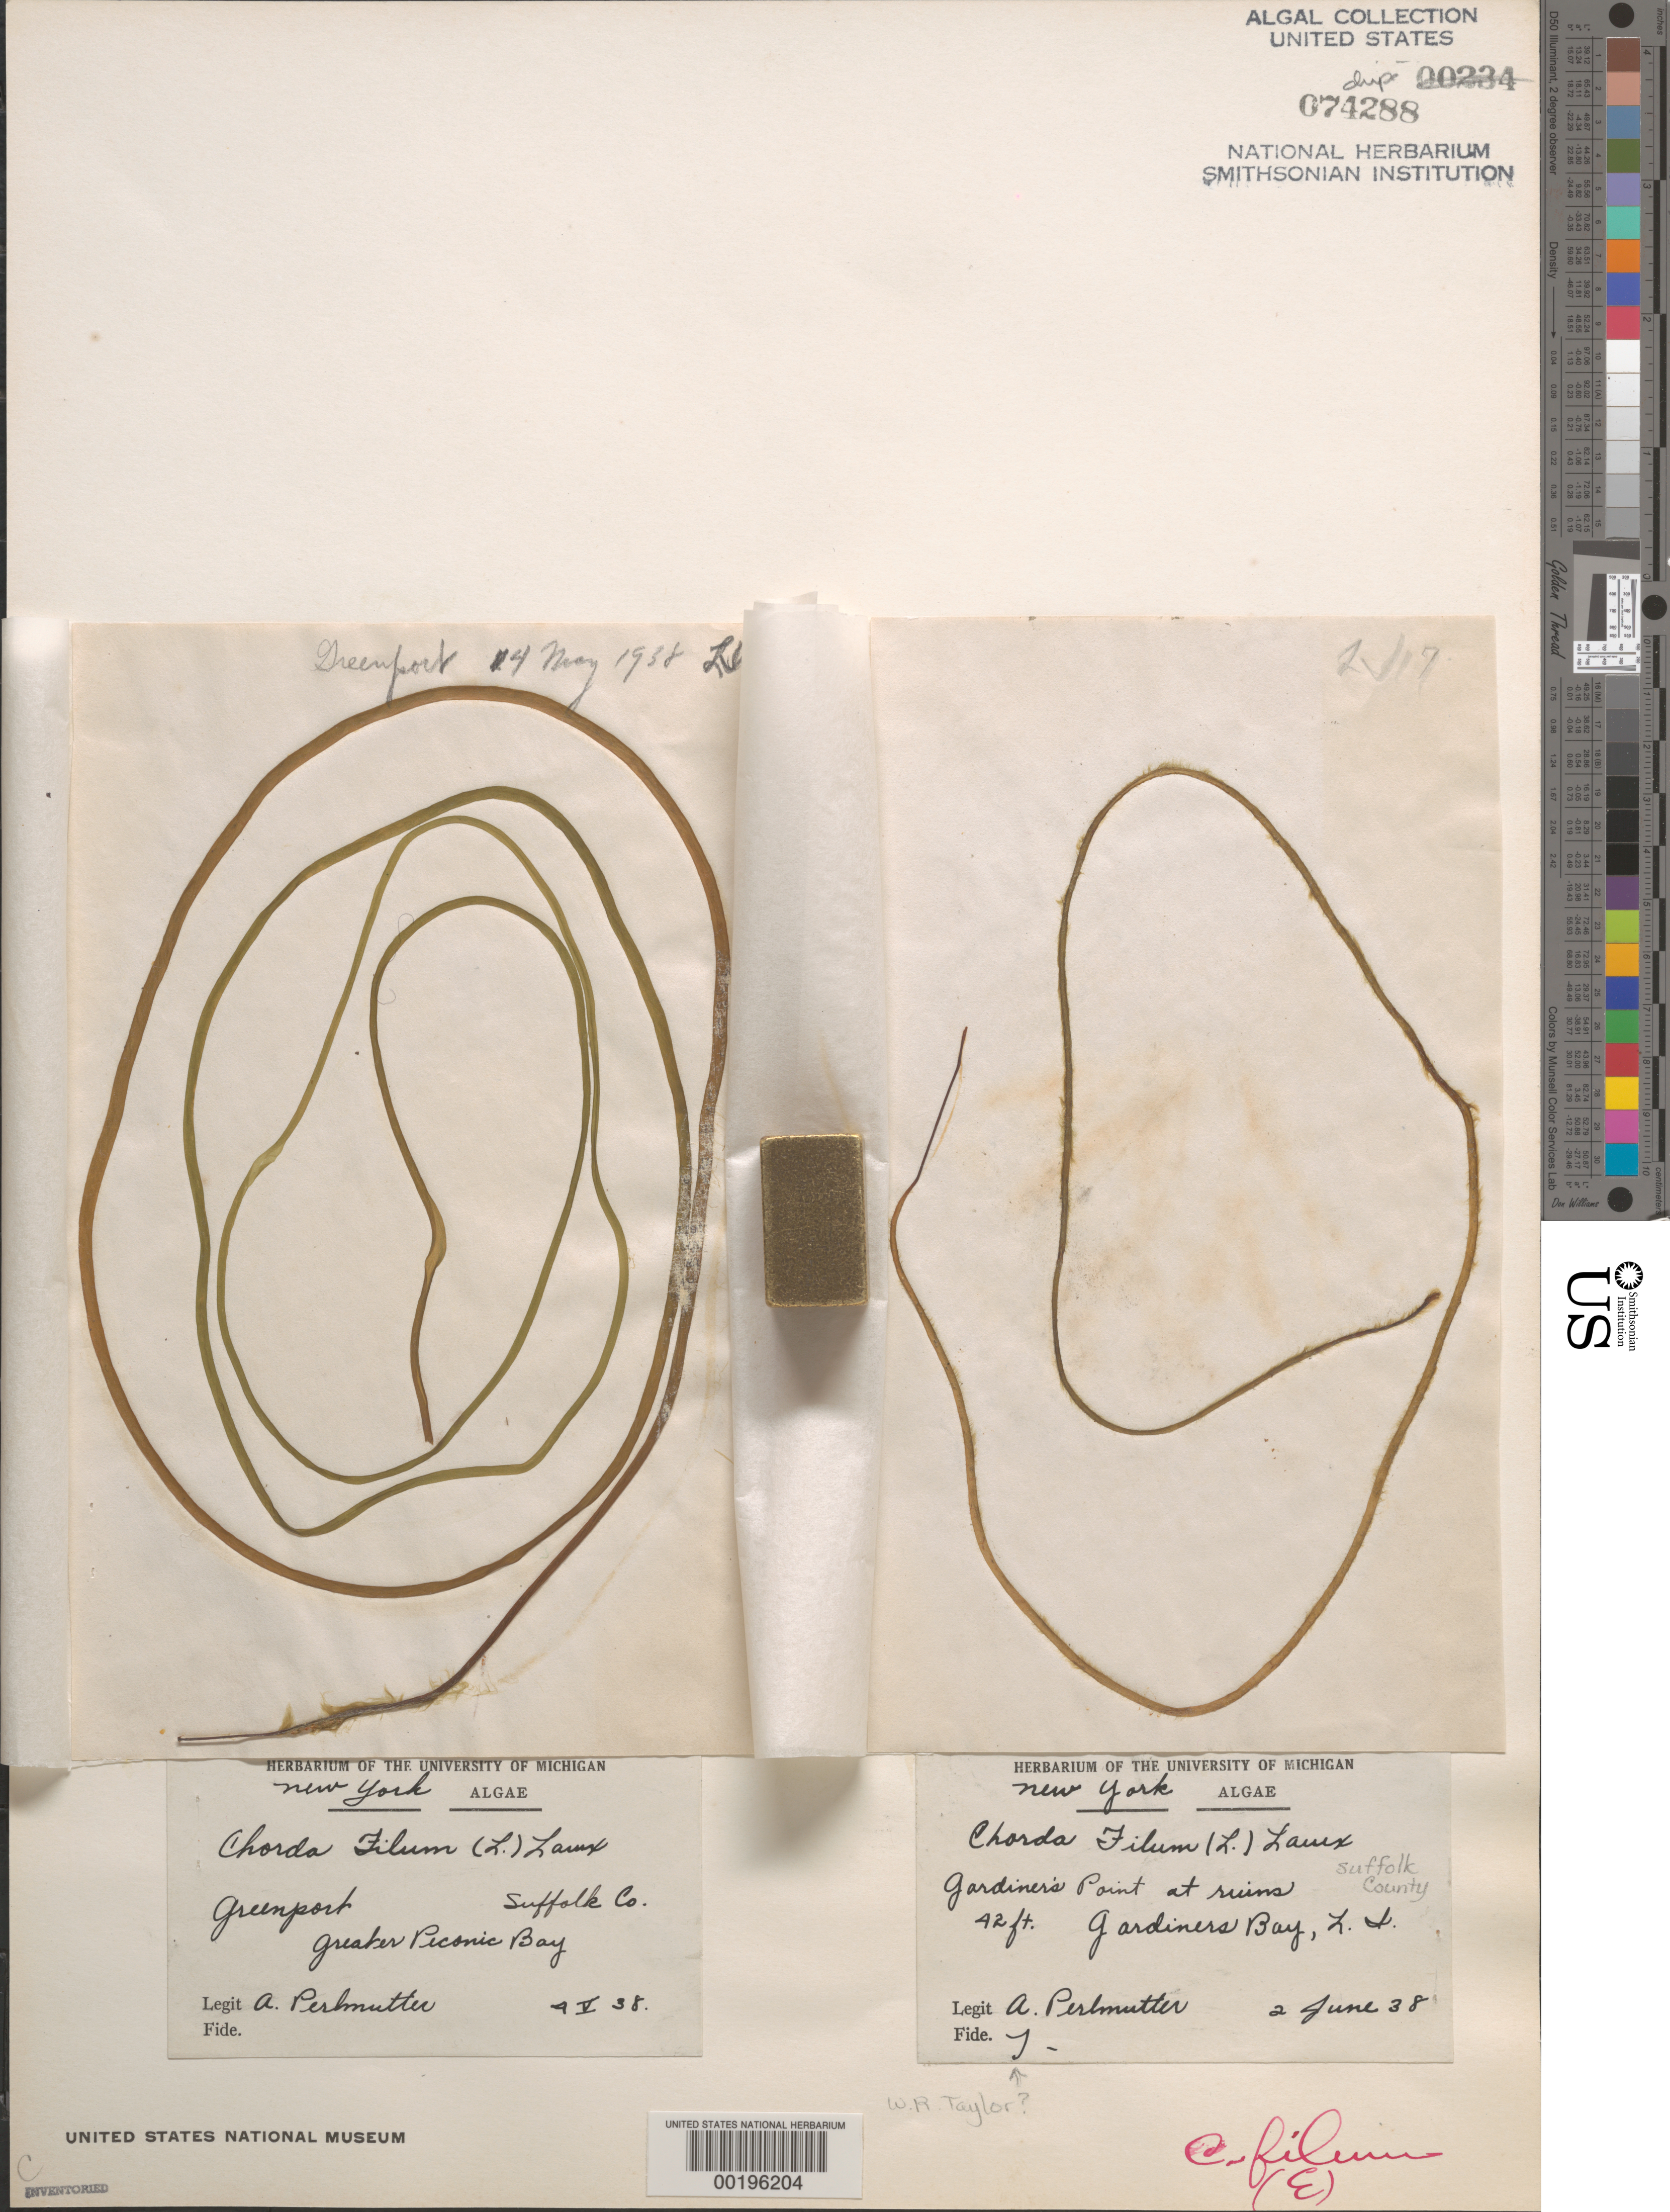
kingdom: Chromista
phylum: Ochrophyta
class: Phaeophyceae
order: Laminariales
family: Chordaceae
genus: Chorda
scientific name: Chorda filum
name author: (L.) Stackh.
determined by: Taylor, William R.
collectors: A. Perlmutter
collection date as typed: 02 Jun 1938 AND 04 Jun 1938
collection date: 1938-06-02,1938-06-04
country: United States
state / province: New York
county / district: Suffolk County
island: Long Island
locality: Gardiners Point at Ruins, Gardiners Bay, and Greenport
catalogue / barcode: US 74288